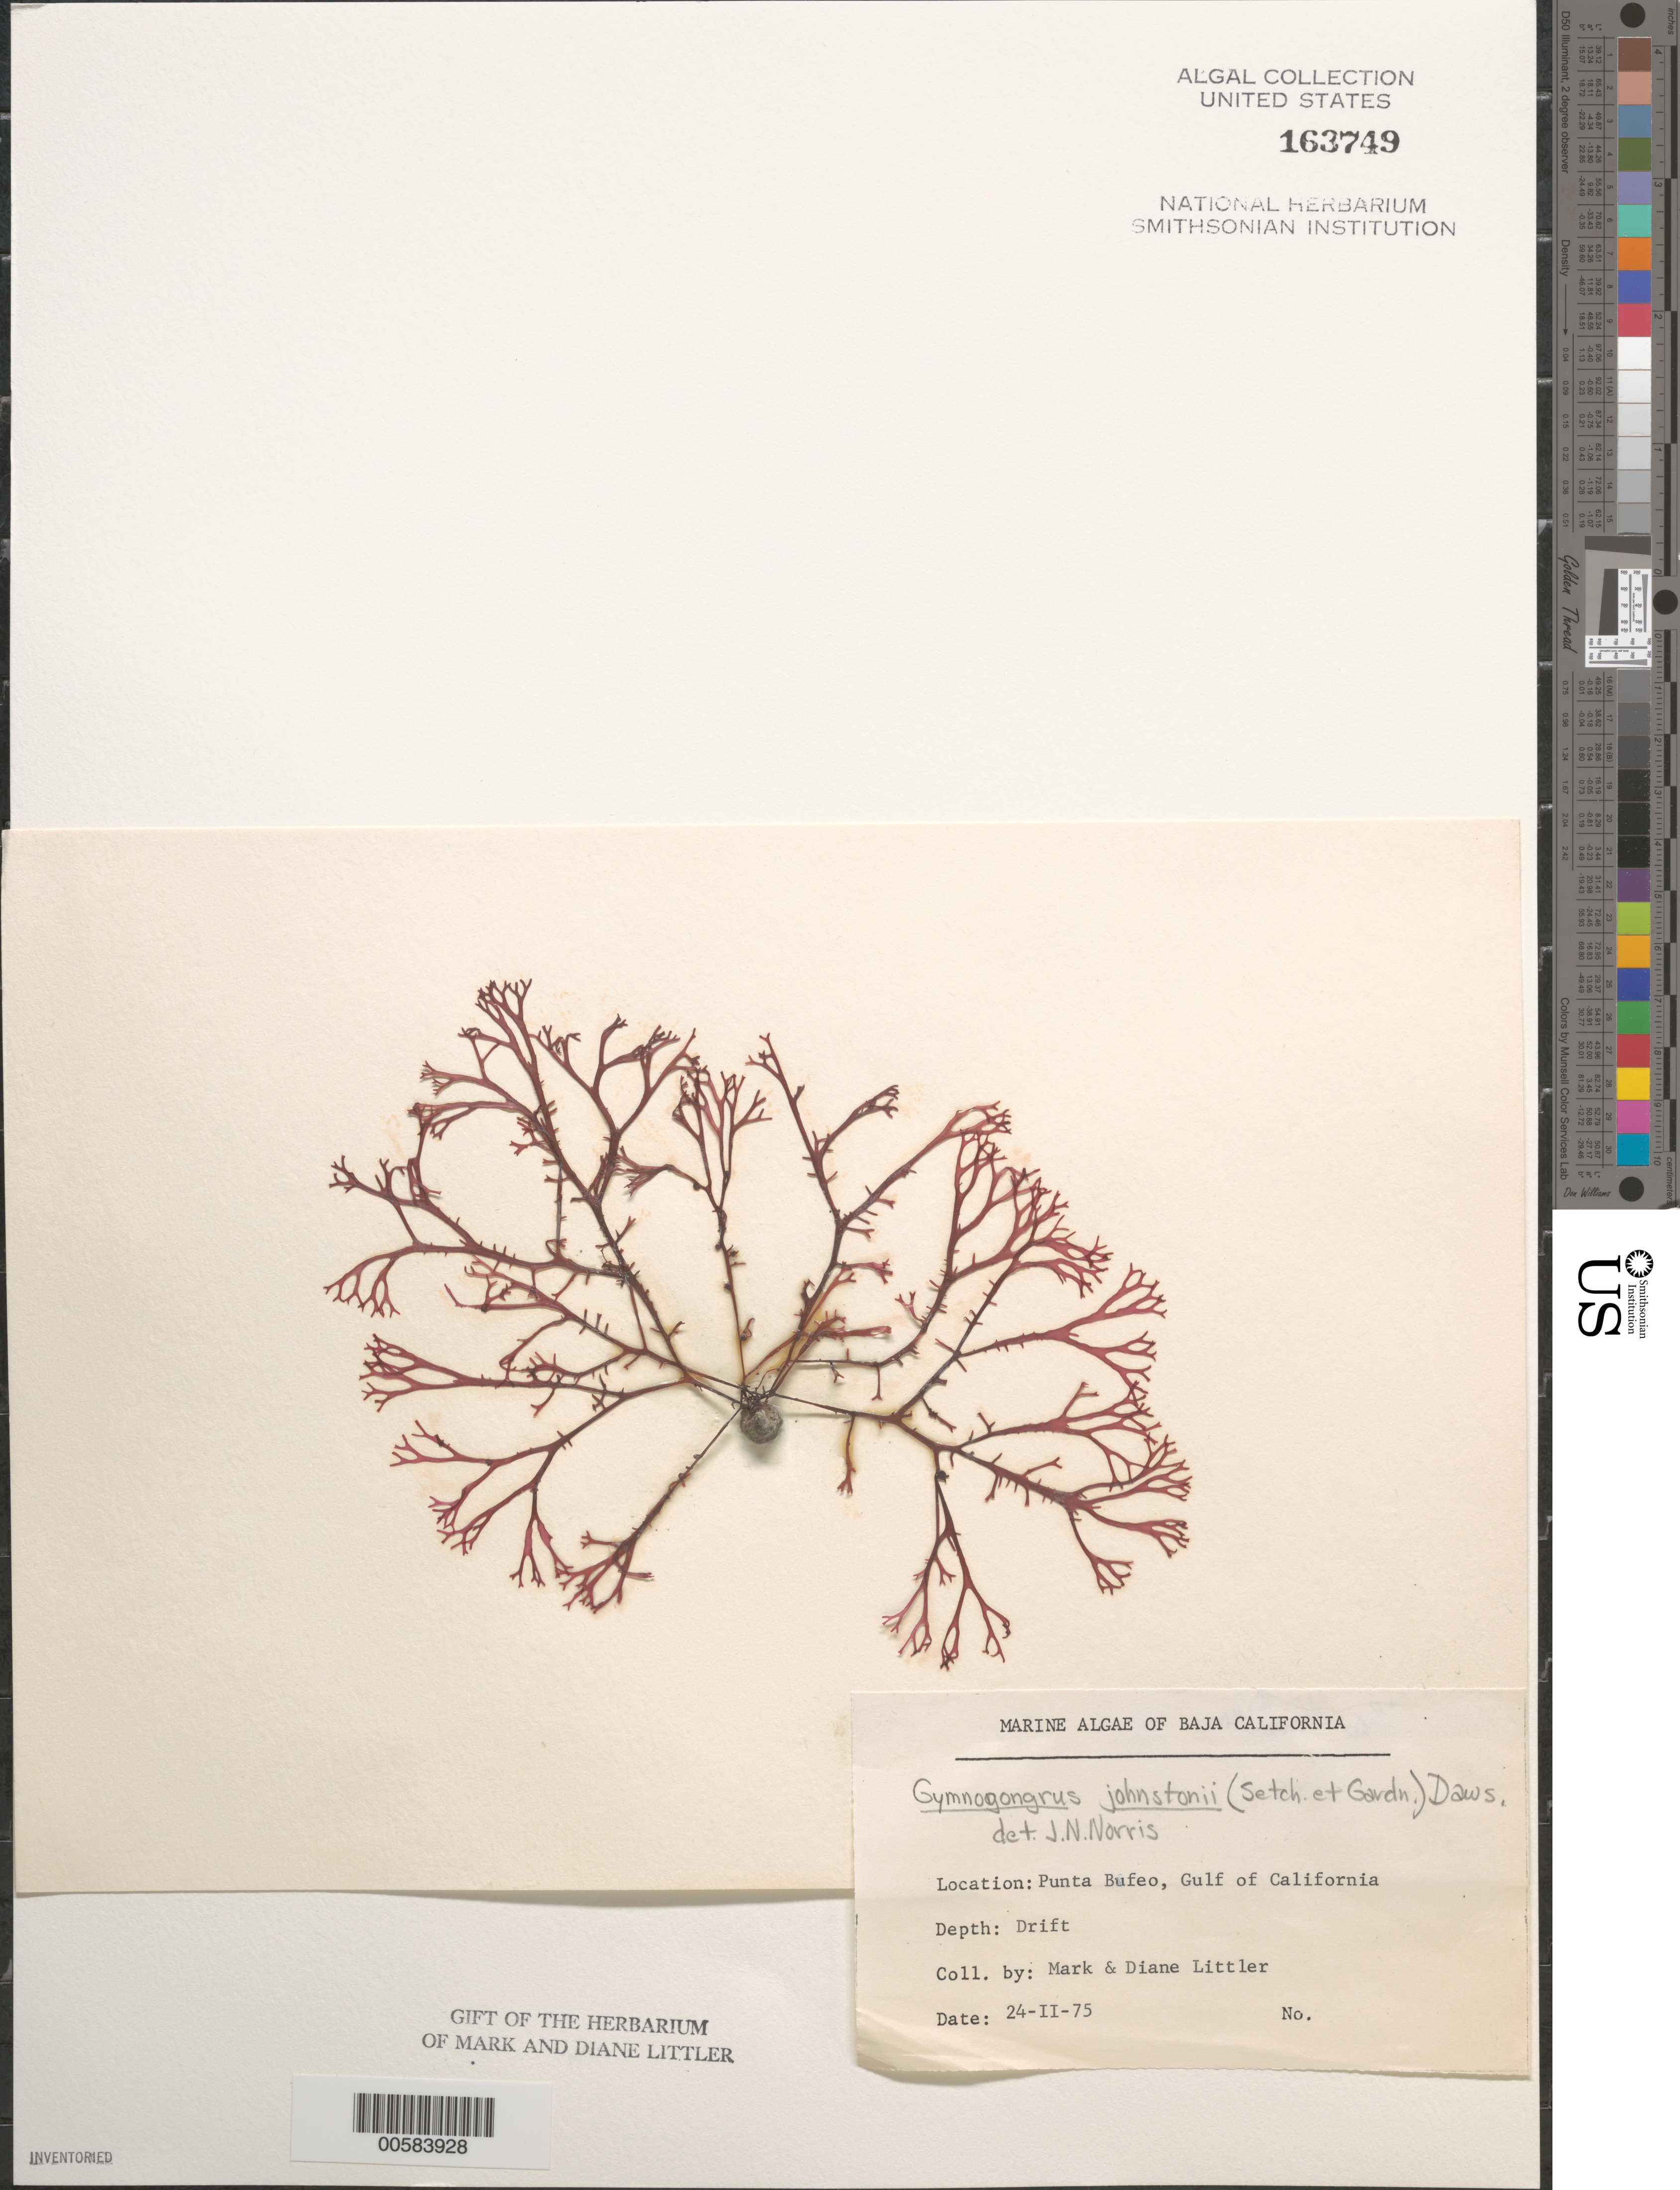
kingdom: Plantae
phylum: Rhodophyta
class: Florideophyceae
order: Gigartinales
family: Phyllophoraceae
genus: Gymnogongrus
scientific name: Gymnogongrus johnstonii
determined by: Norris, James N.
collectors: M. M. Littler & D. S. Littler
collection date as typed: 24 Feb 1975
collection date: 1975-02-24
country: Mexico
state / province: Baja California Norte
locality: Punta Bufeo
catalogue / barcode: US 163749